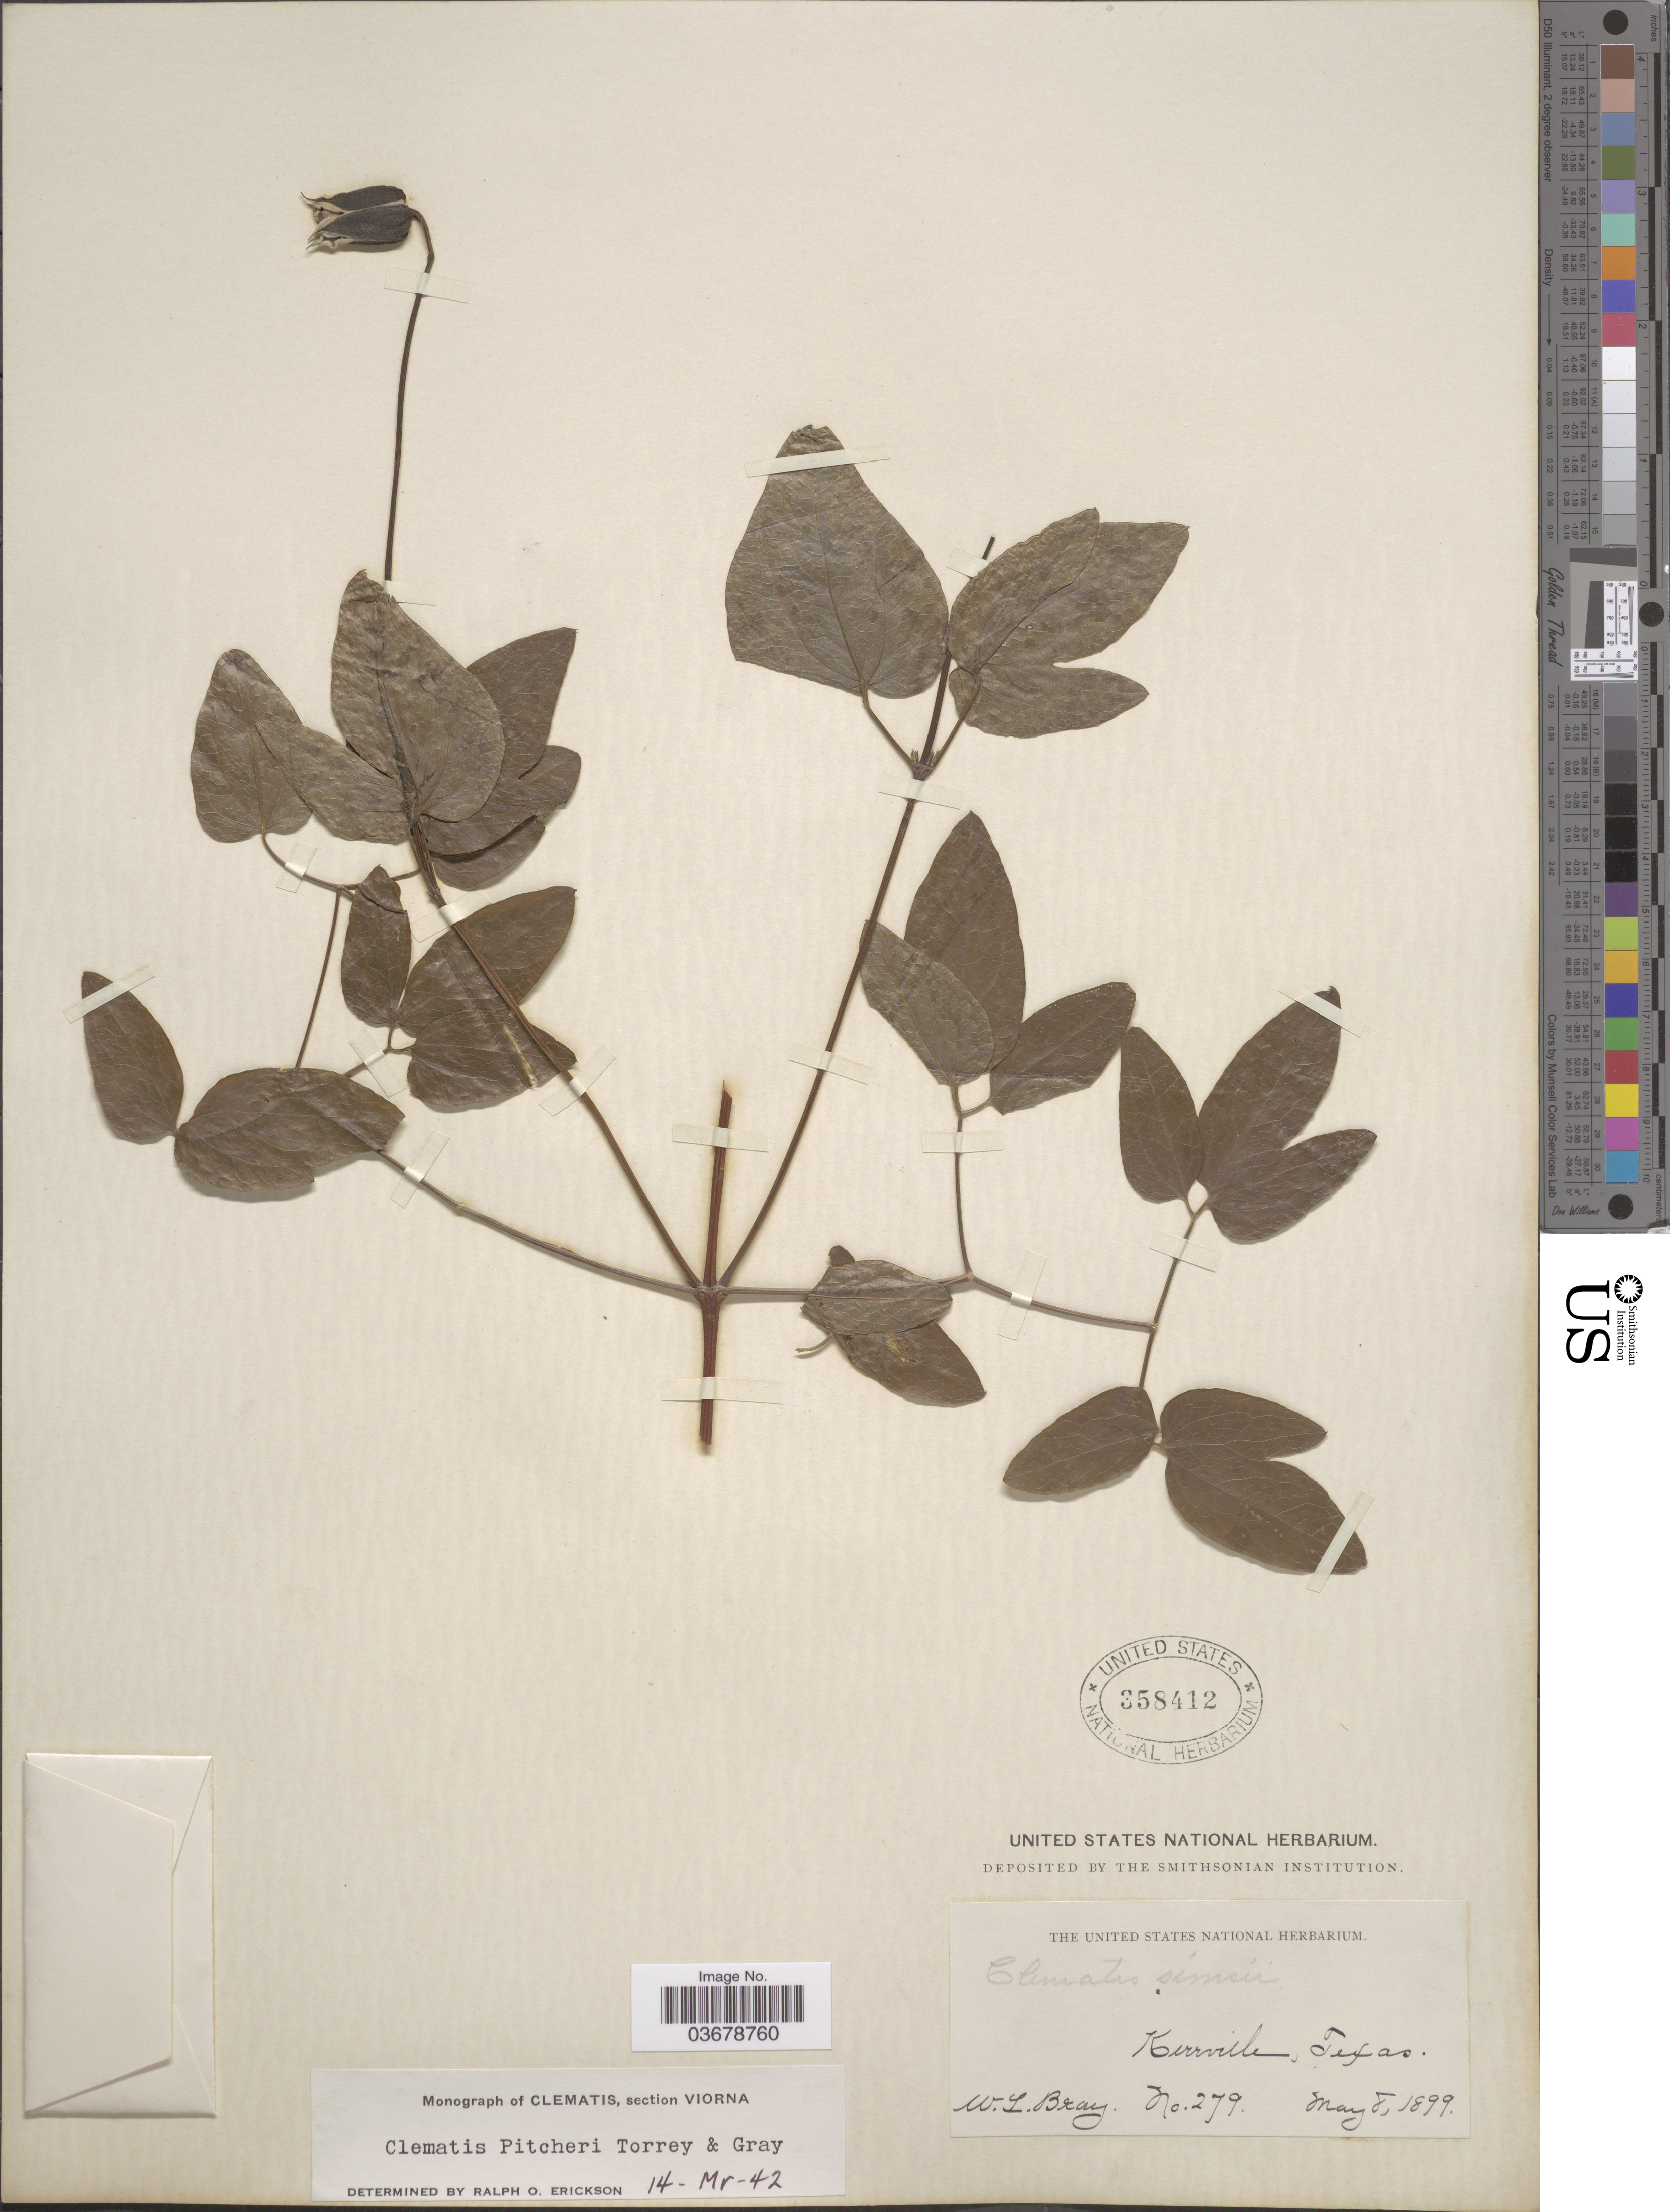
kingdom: Plantae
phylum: Tracheophyta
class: Magnoliopsida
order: Ranunculales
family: Ranunculaceae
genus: Clematis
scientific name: Clematis viorna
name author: L.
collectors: W. L. Bray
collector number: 279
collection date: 1899-05-08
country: United States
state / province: Texas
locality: Kerrville.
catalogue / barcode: US 358412